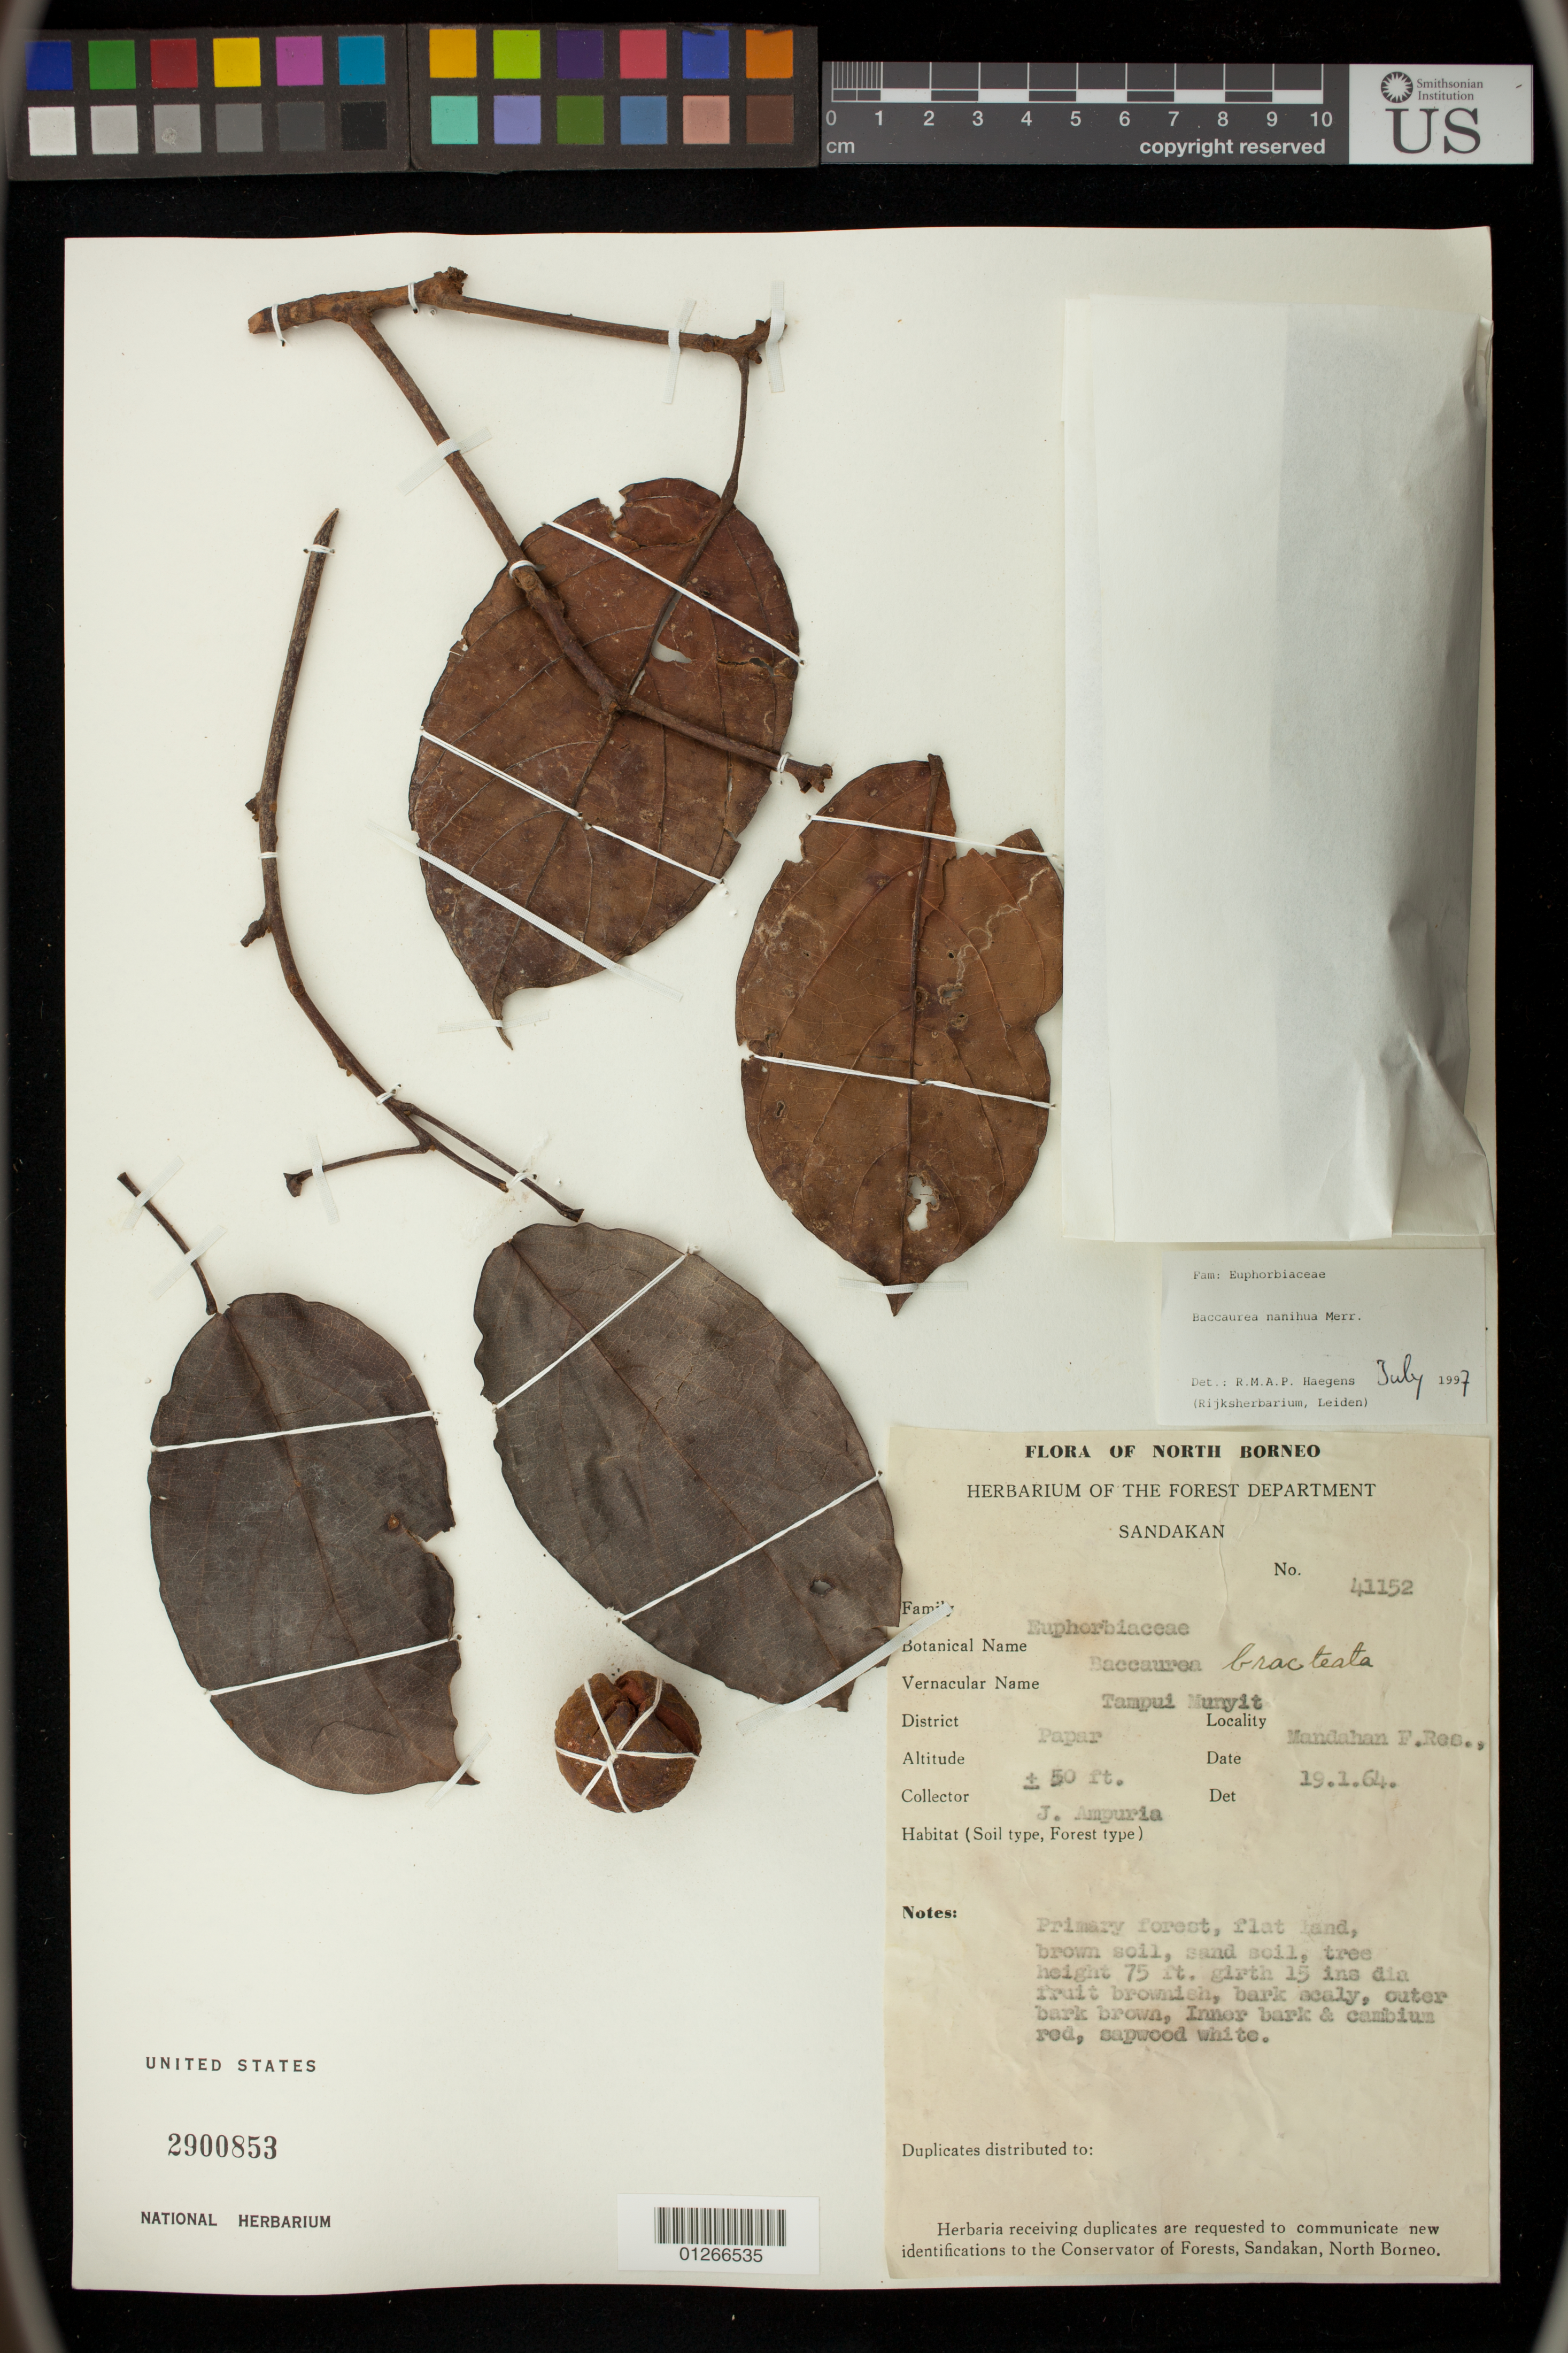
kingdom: Plantae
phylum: Tracheophyta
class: Magnoliopsida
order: Malpighiales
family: Phyllanthaceae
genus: Baccaurea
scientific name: Baccaurea nanihua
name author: Merr.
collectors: J. Ampuria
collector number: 41152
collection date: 1964-01-19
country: Malaysia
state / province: Sabah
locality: North Borneo. Sandakan. Papar, Mandahan F. Res.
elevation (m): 15